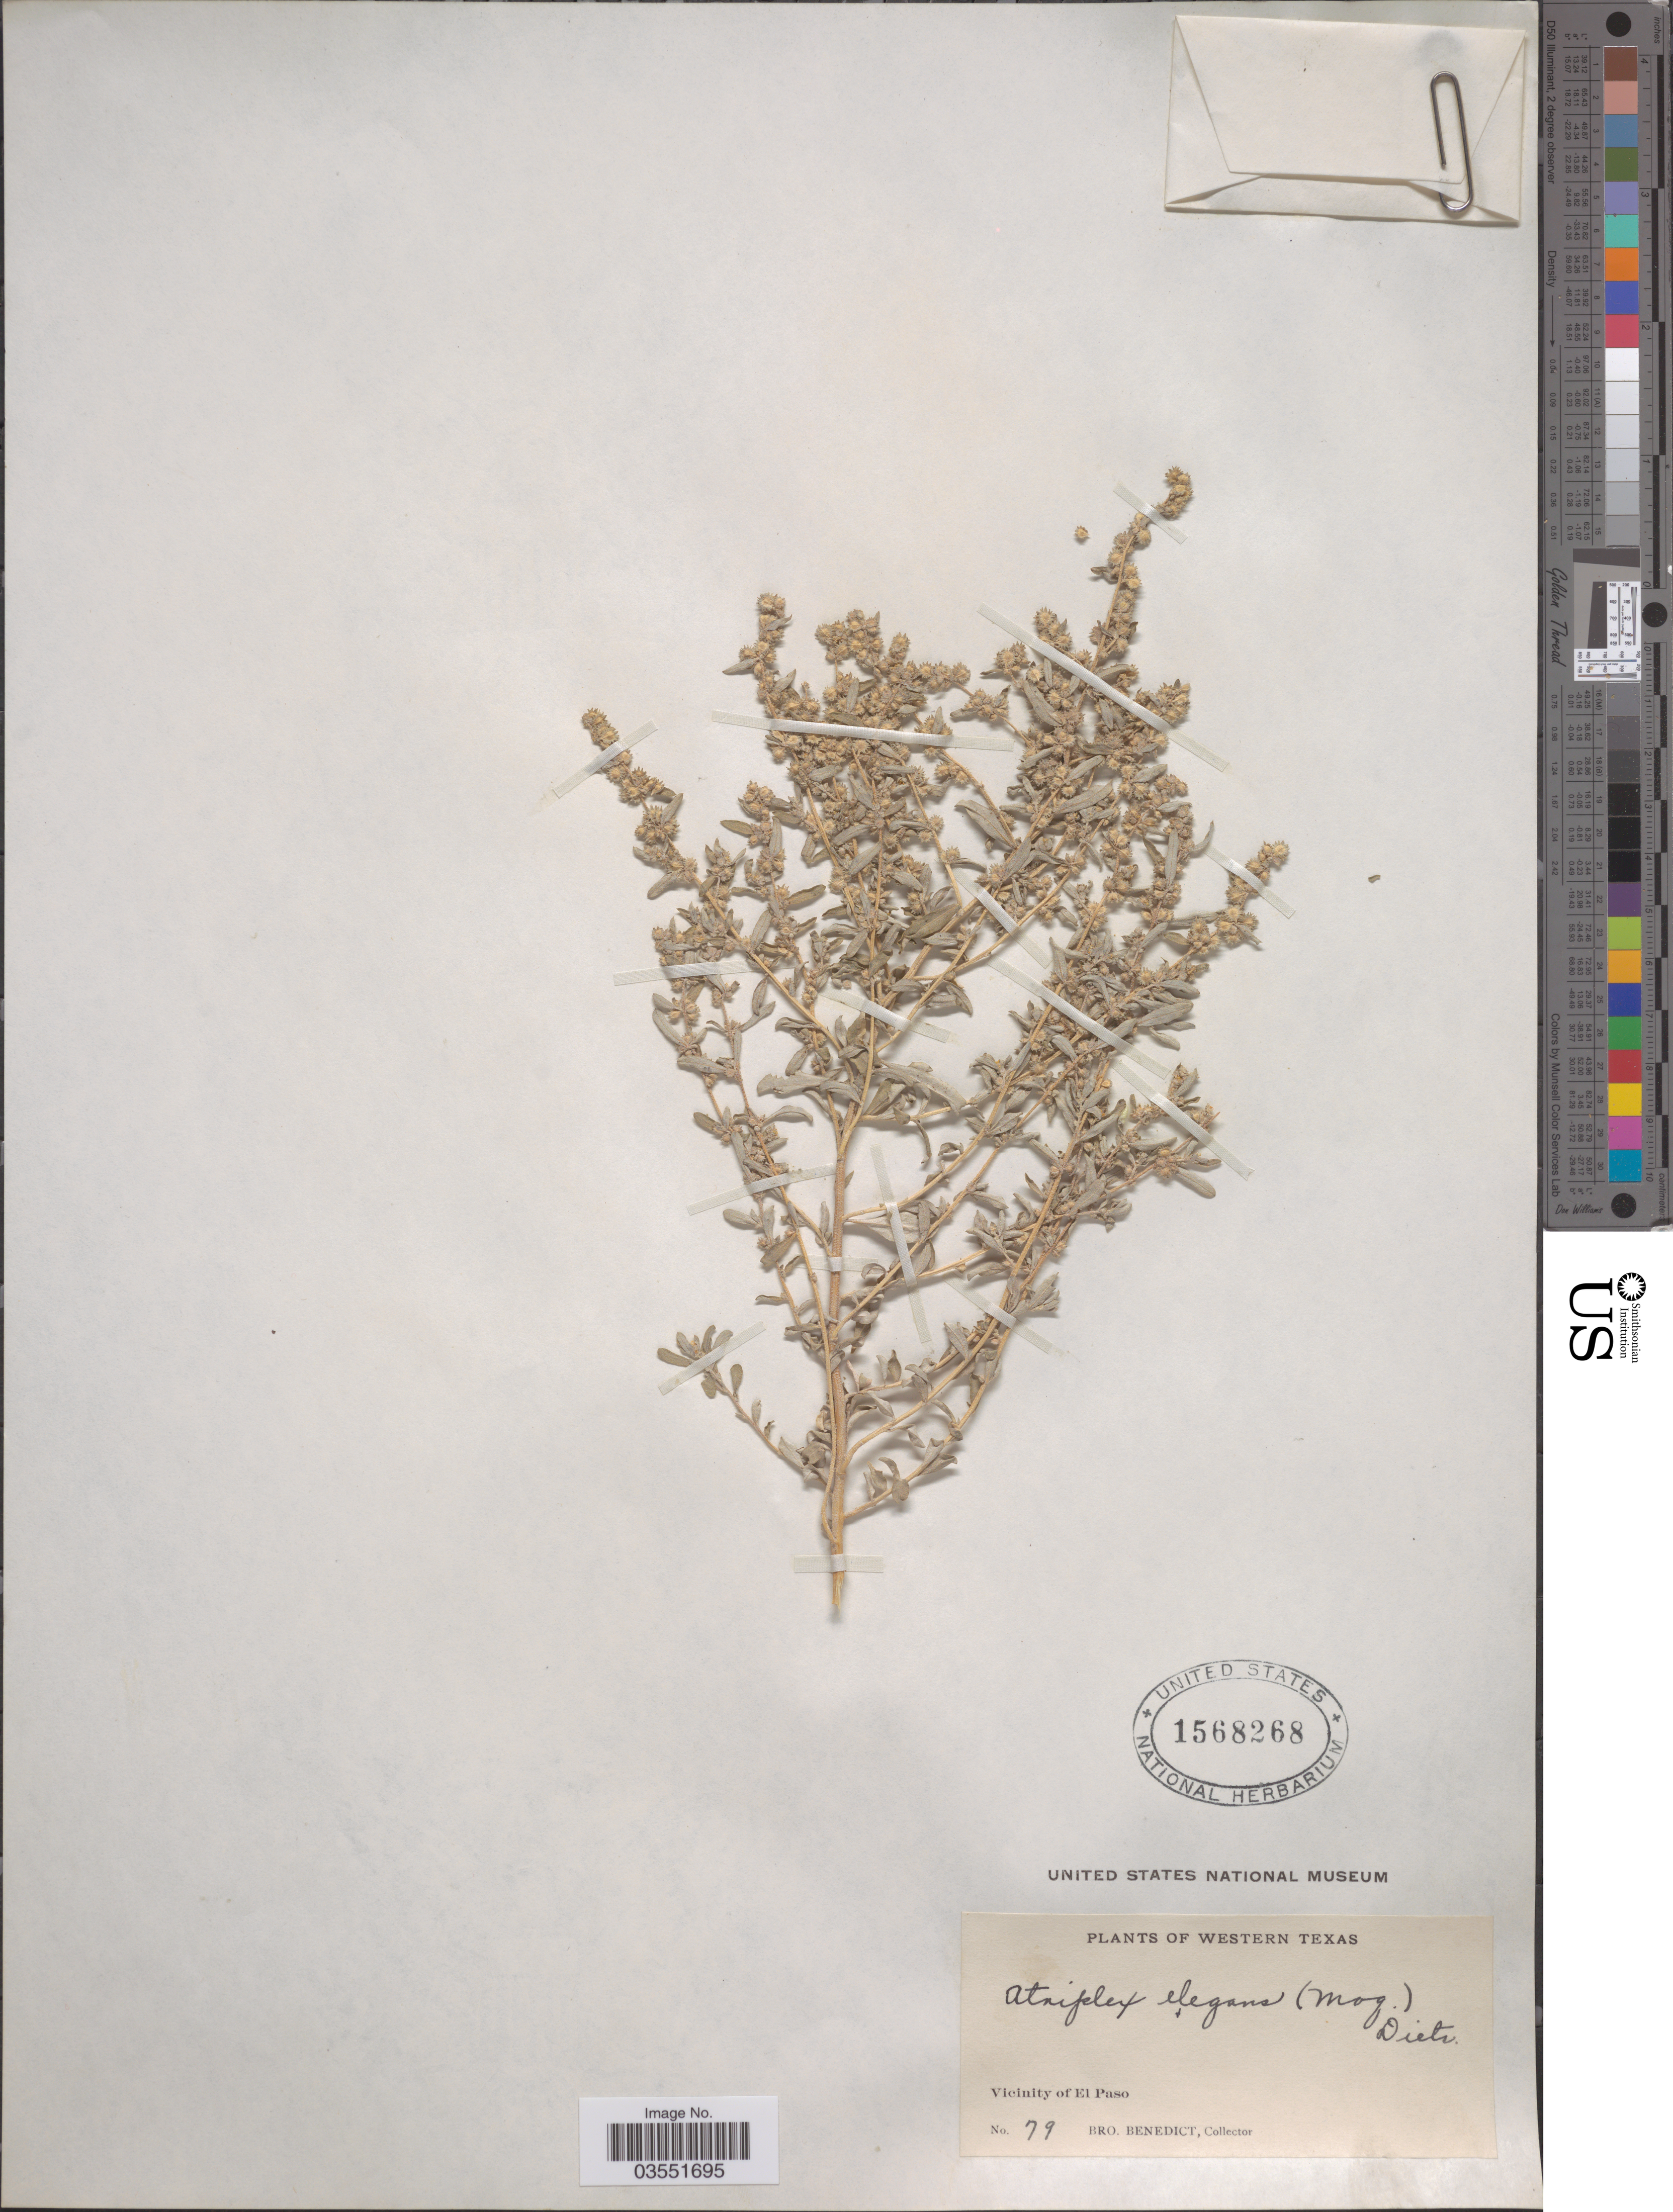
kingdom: Plantae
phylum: Tracheophyta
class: Magnoliopsida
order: Caryophyllales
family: Amaranthaceae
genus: Atriplex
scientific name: Atriplex elegans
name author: (Moq.) D. Dietr.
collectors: Bro. Benedict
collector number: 79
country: United States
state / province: Texas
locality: Western Texas. Vicinity of El Paso.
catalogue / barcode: US 1568268